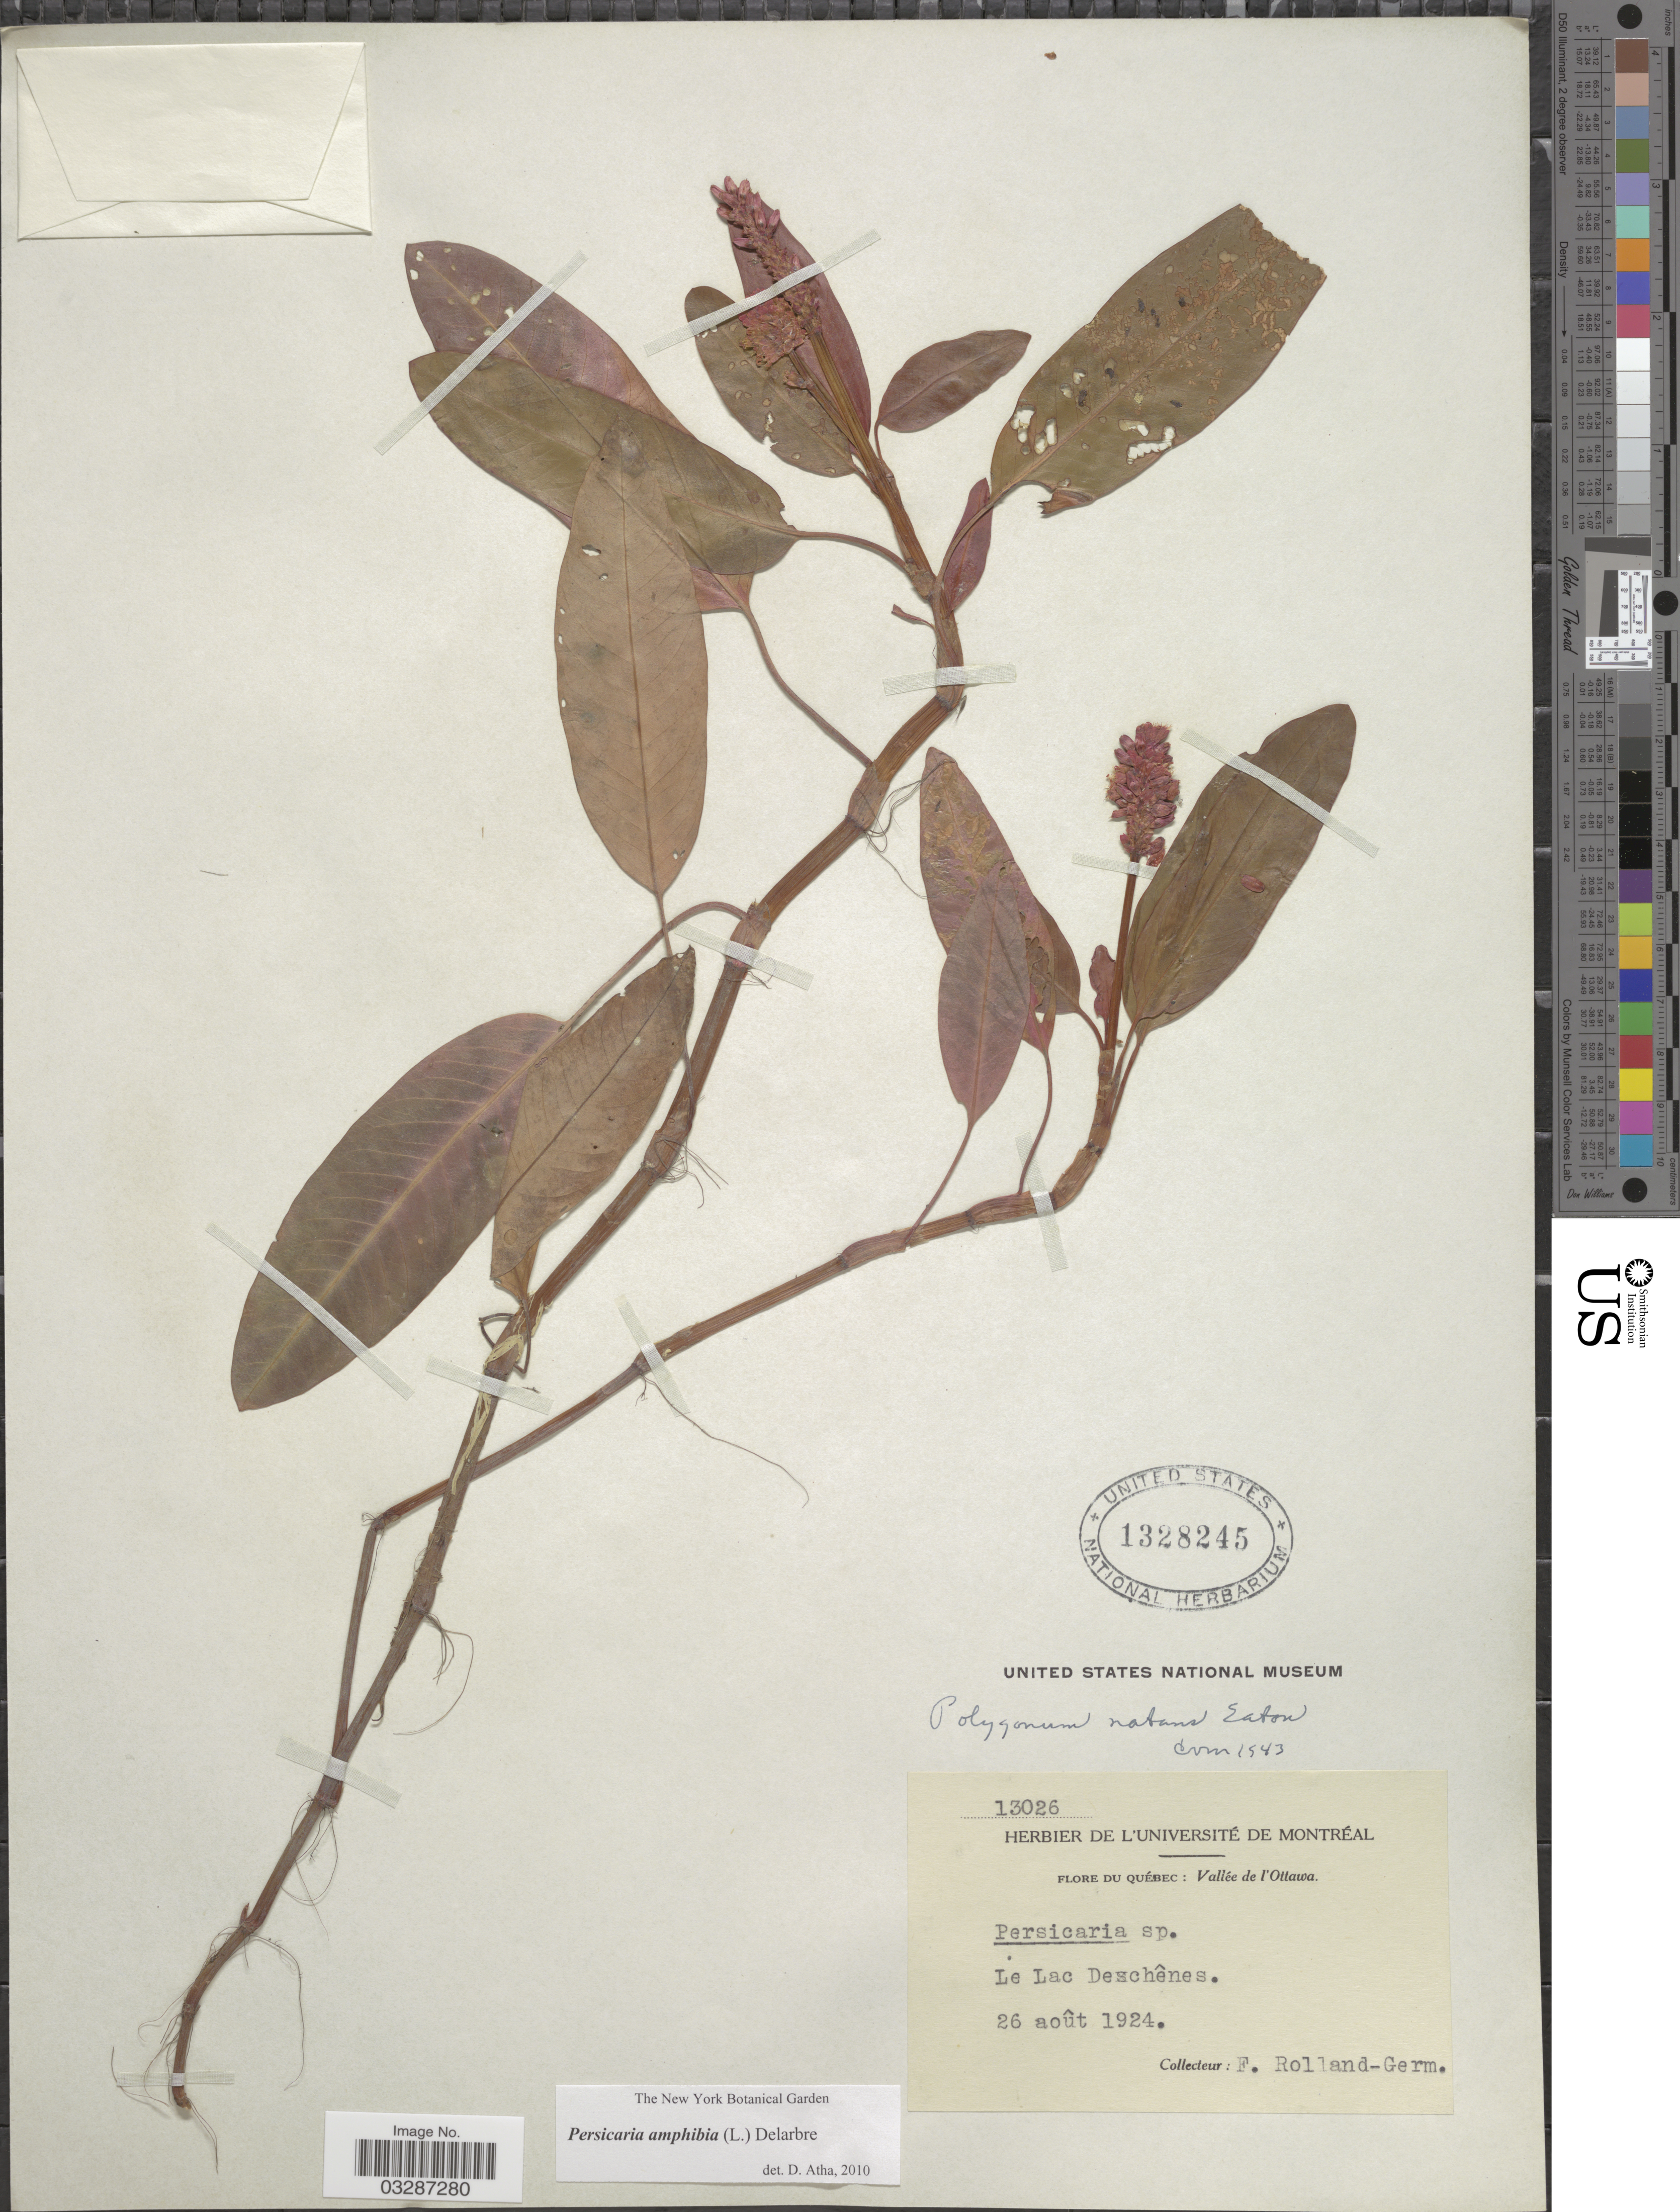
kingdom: Plantae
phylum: Tracheophyta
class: Magnoliopsida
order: Caryophyllales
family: Polygonaceae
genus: Persicaria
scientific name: Persicaria amphibia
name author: (L.) Delarbre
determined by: Atha, D. E.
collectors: Rolland-Germain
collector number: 13026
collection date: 1924-08-26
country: Canada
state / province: Quebec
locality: Vallée de l'Ottawa. Le Lac Deschênes.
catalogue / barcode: US 1328245